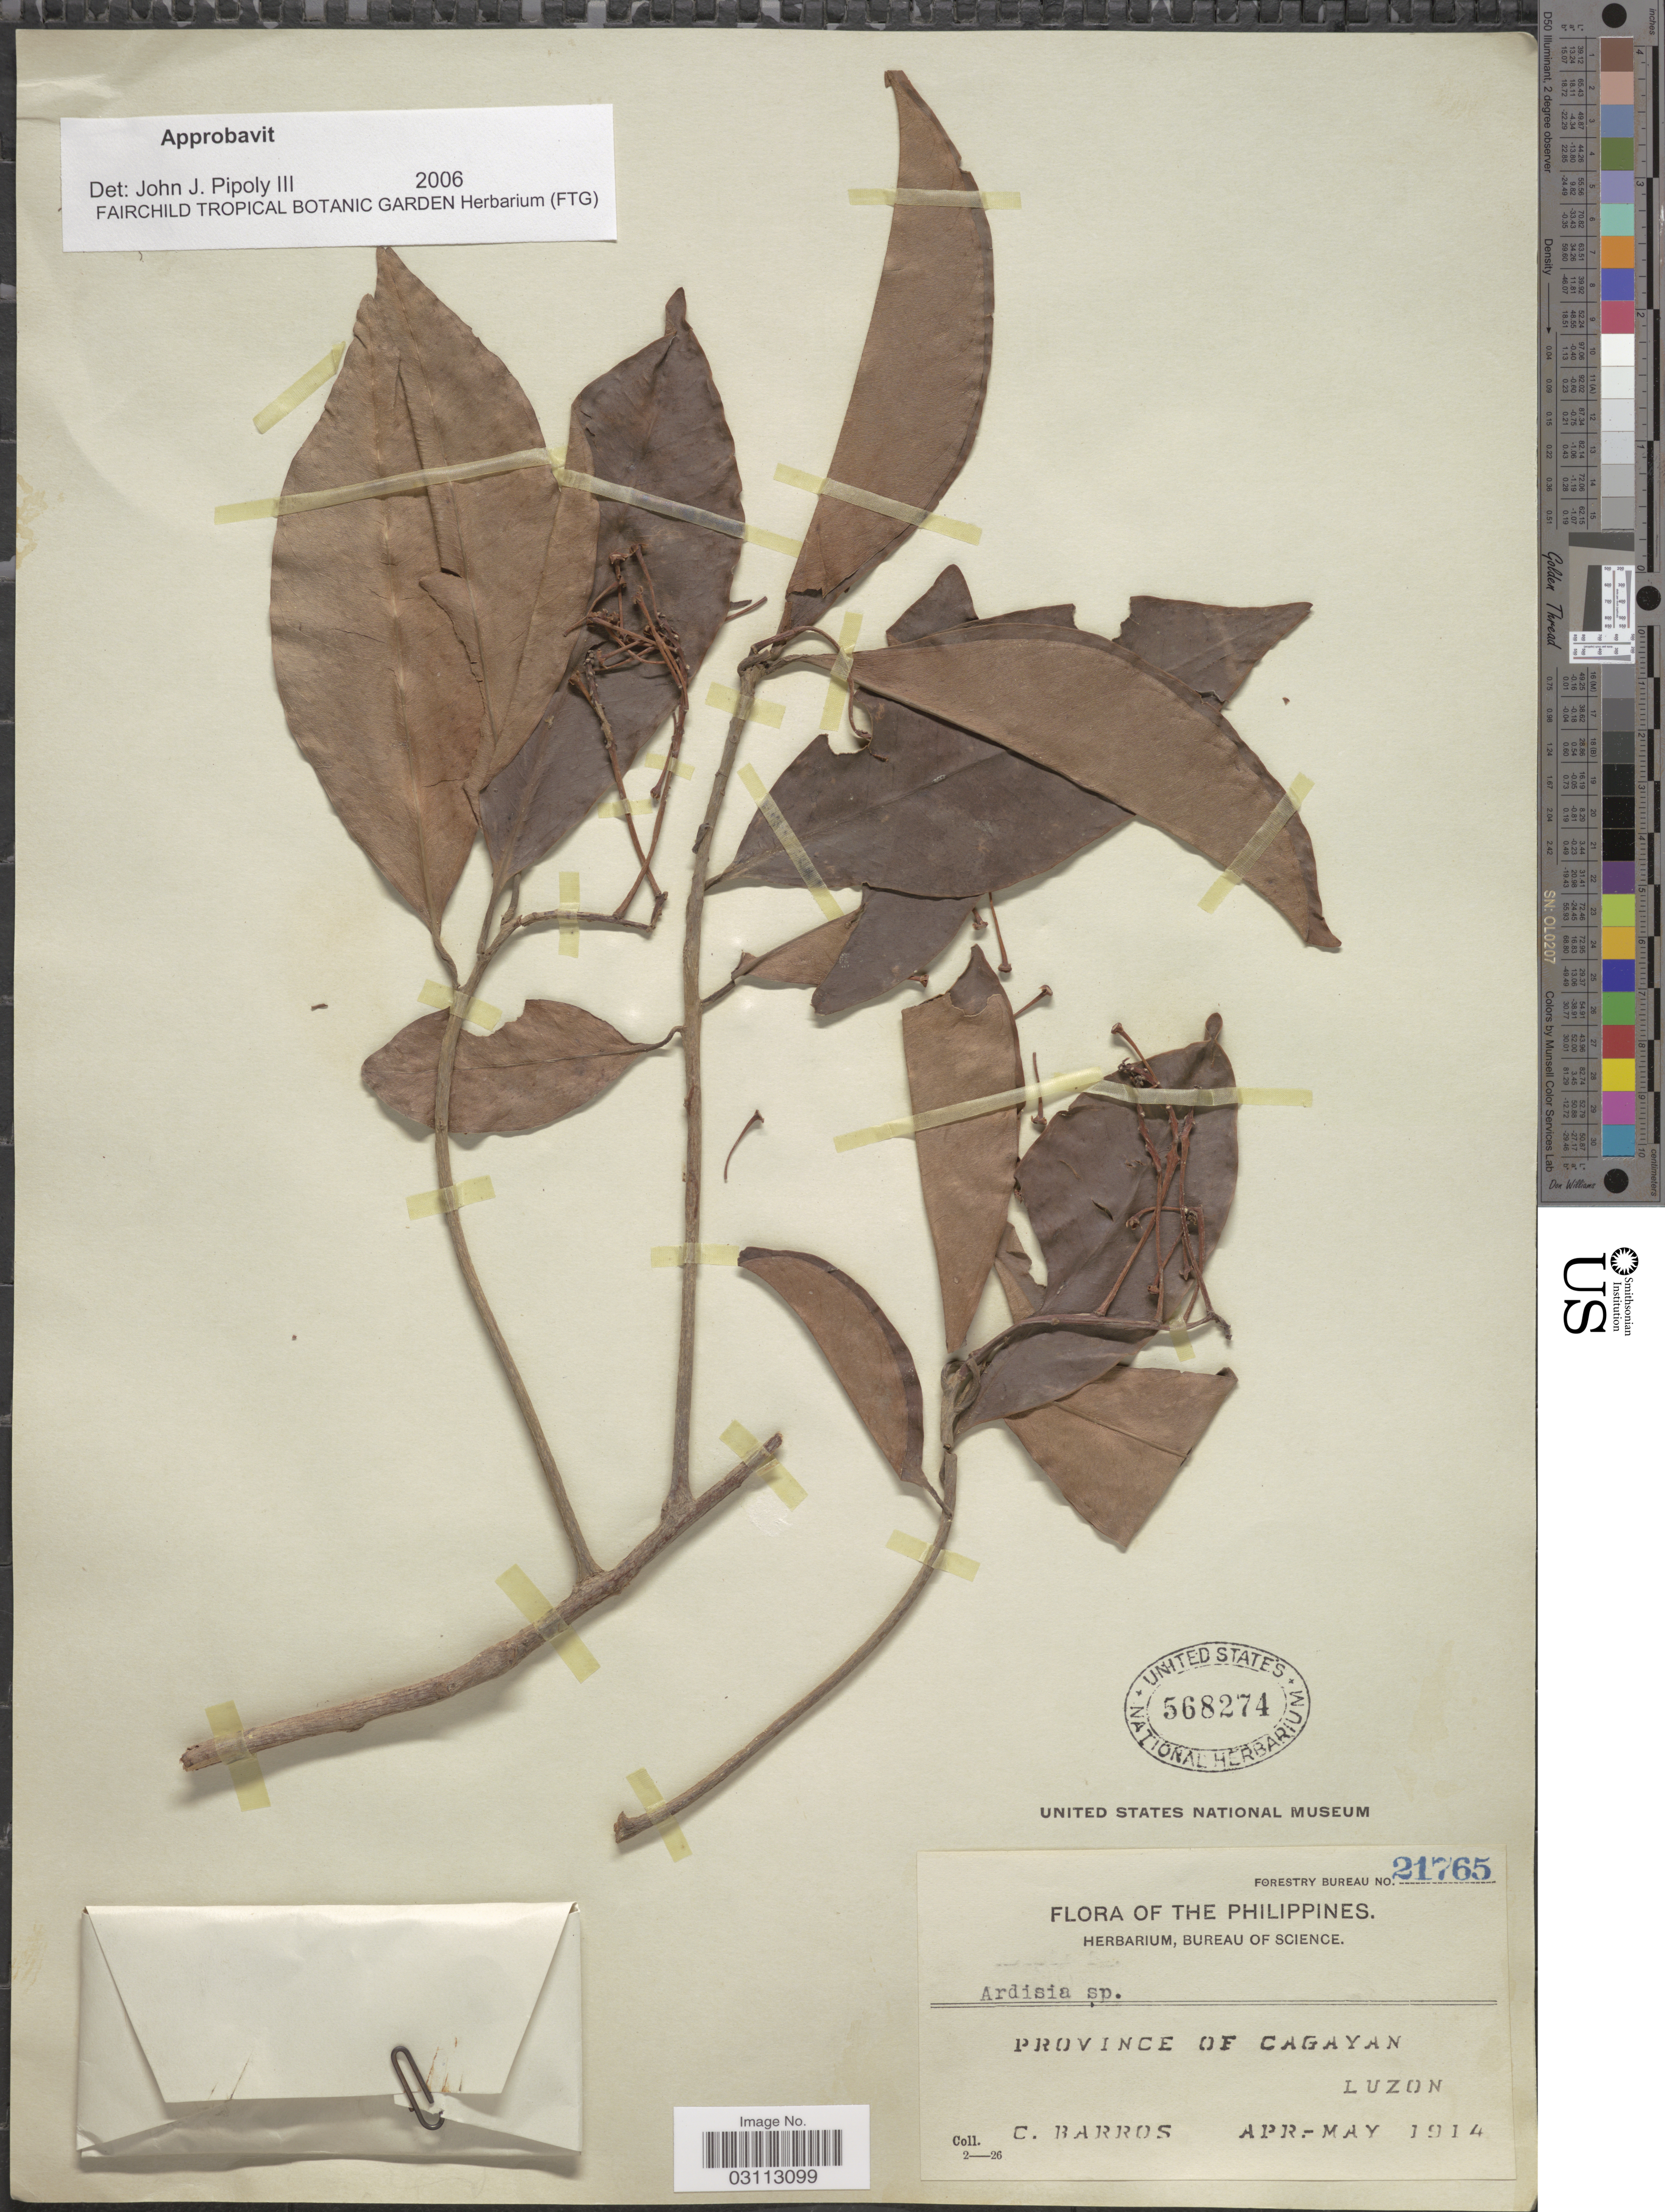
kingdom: Plantae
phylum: Tracheophyta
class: Magnoliopsida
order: Ericales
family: Primulaceae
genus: Ardisia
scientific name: Ardisia sp.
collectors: C. Barros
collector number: Forestry Bureau 21765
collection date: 1914-04/1914-05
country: Philippines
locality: Province of Cagayan. Luzon.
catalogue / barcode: US 568274